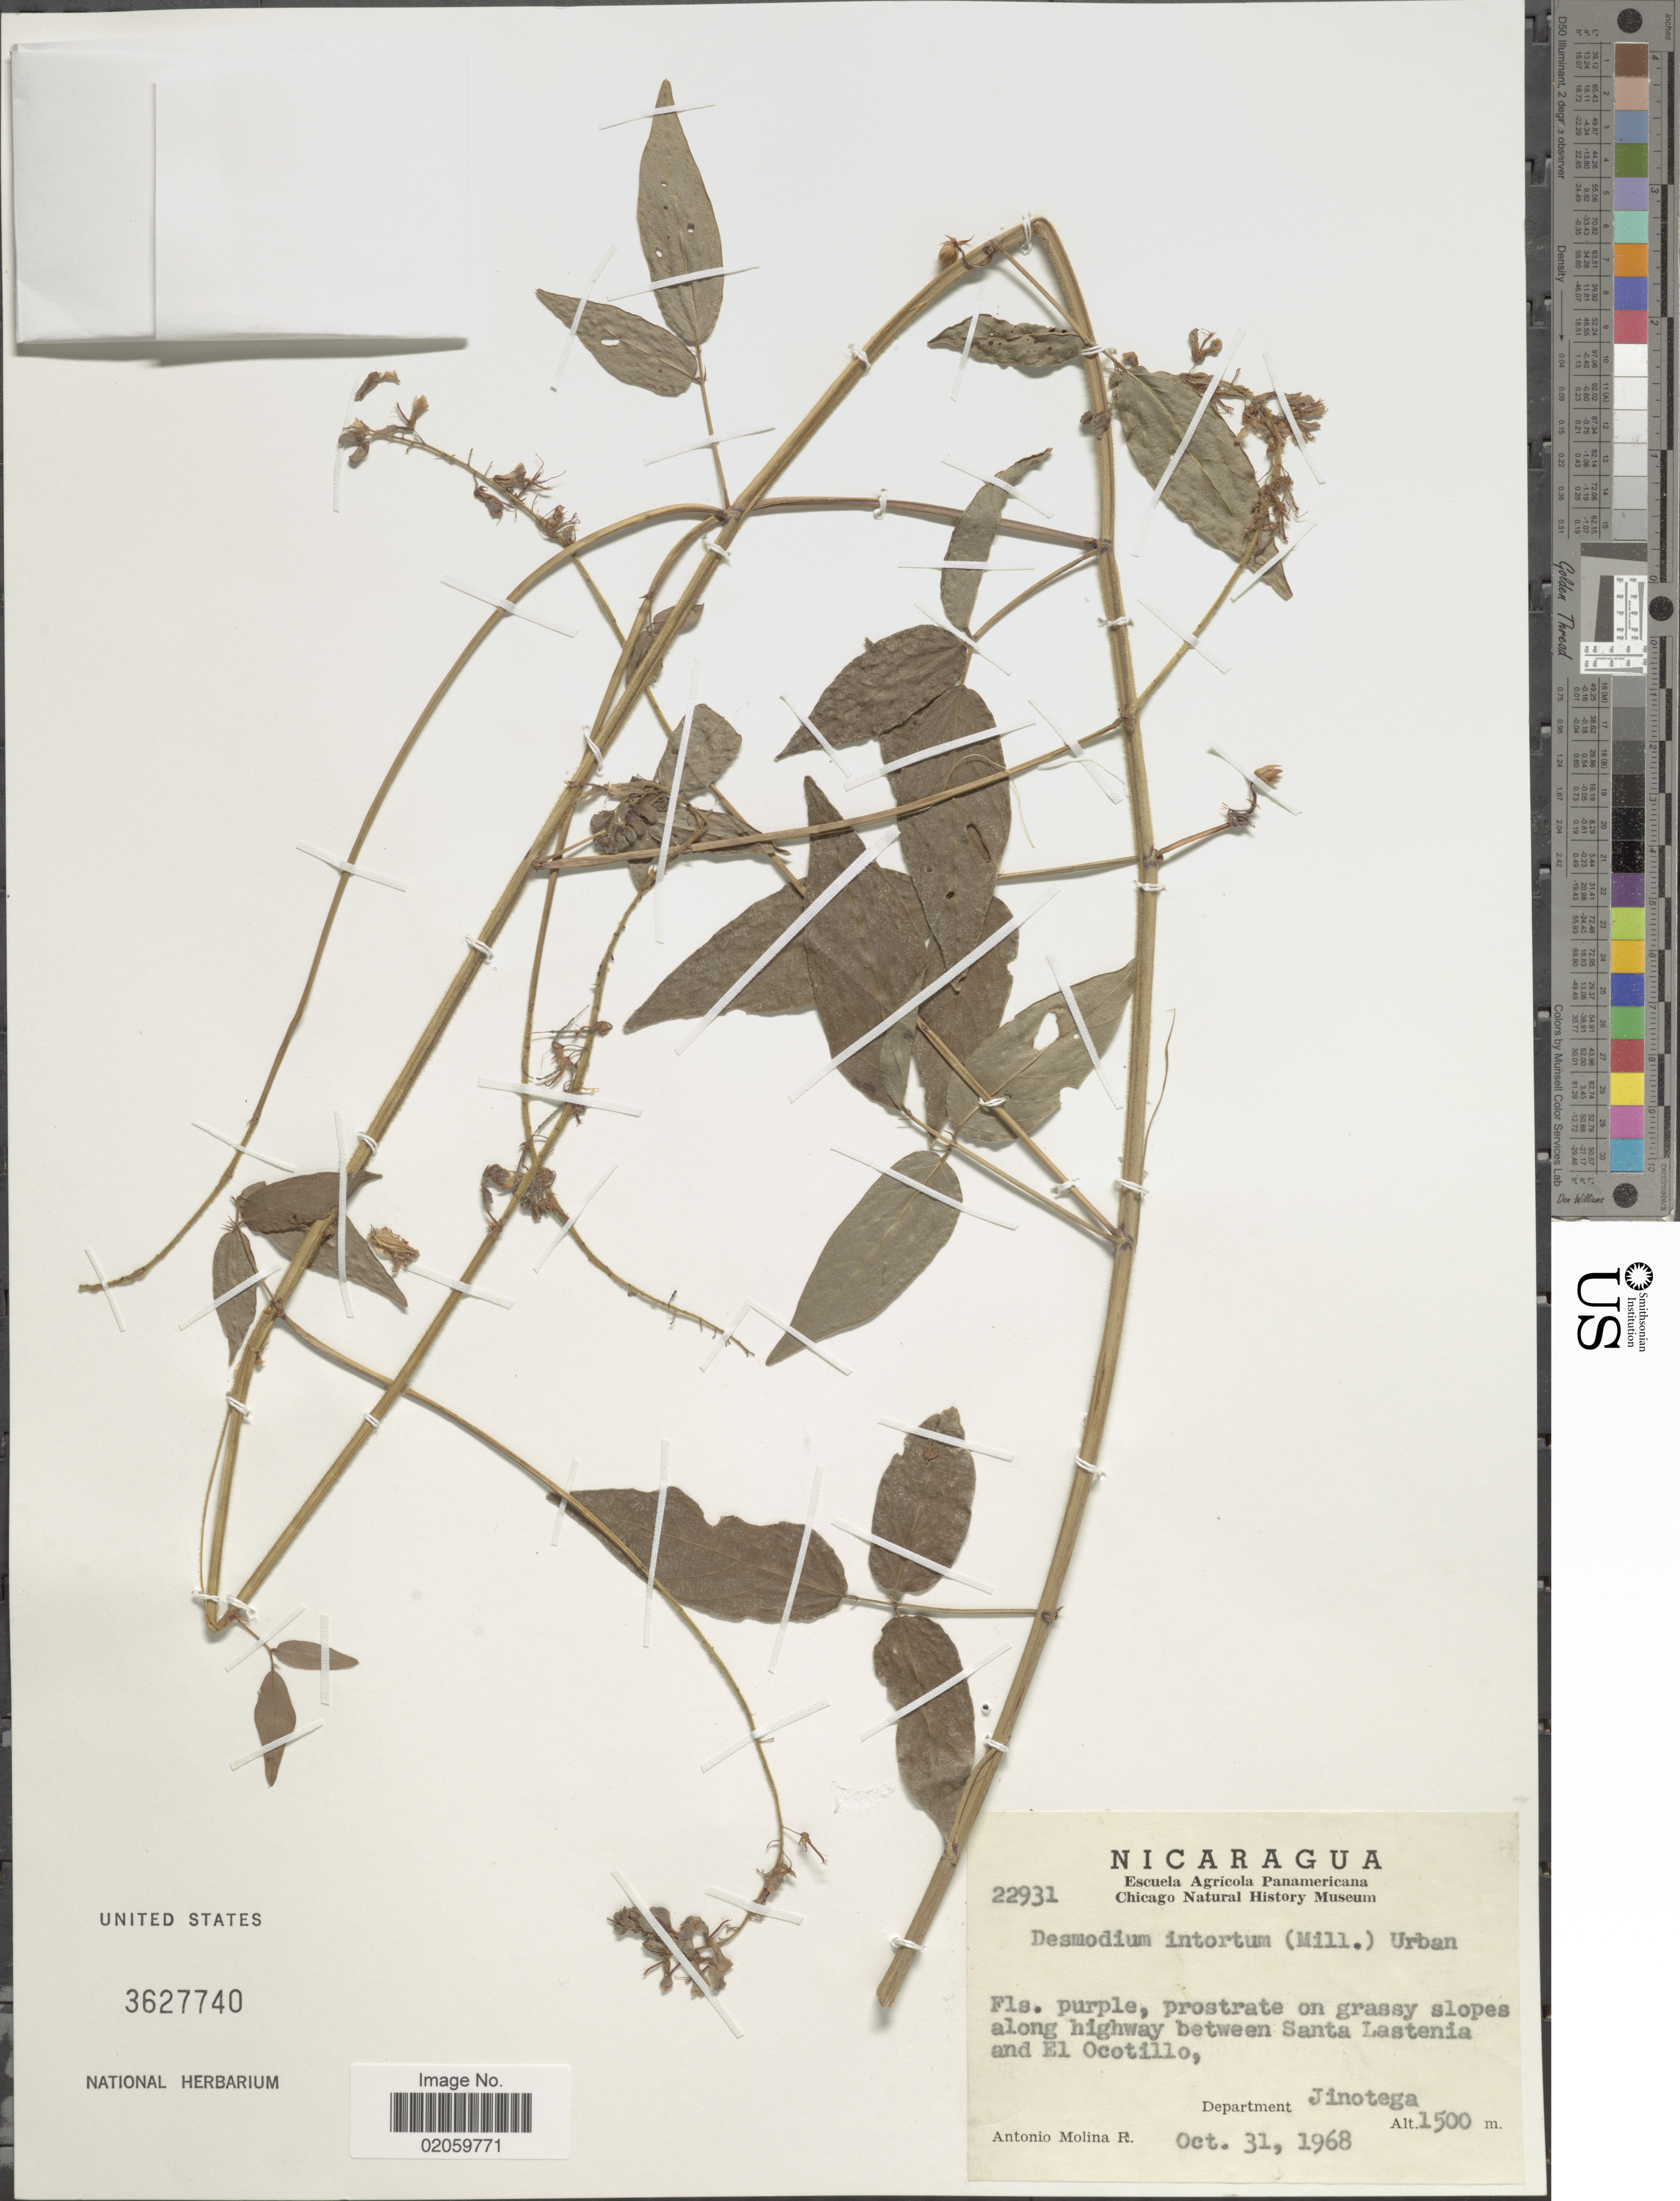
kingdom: Plantae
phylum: Tracheophyta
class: Magnoliopsida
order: Fabales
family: Fabaceae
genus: Desmodium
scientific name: Desmodium intortum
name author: (Mill.) Urb.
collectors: A. Molina R.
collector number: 22931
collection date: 1968-10-31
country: Nicaragua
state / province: Jinotega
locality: Along highway between Santa Lastenia and El Ocotillo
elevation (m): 1500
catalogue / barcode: US 3627740